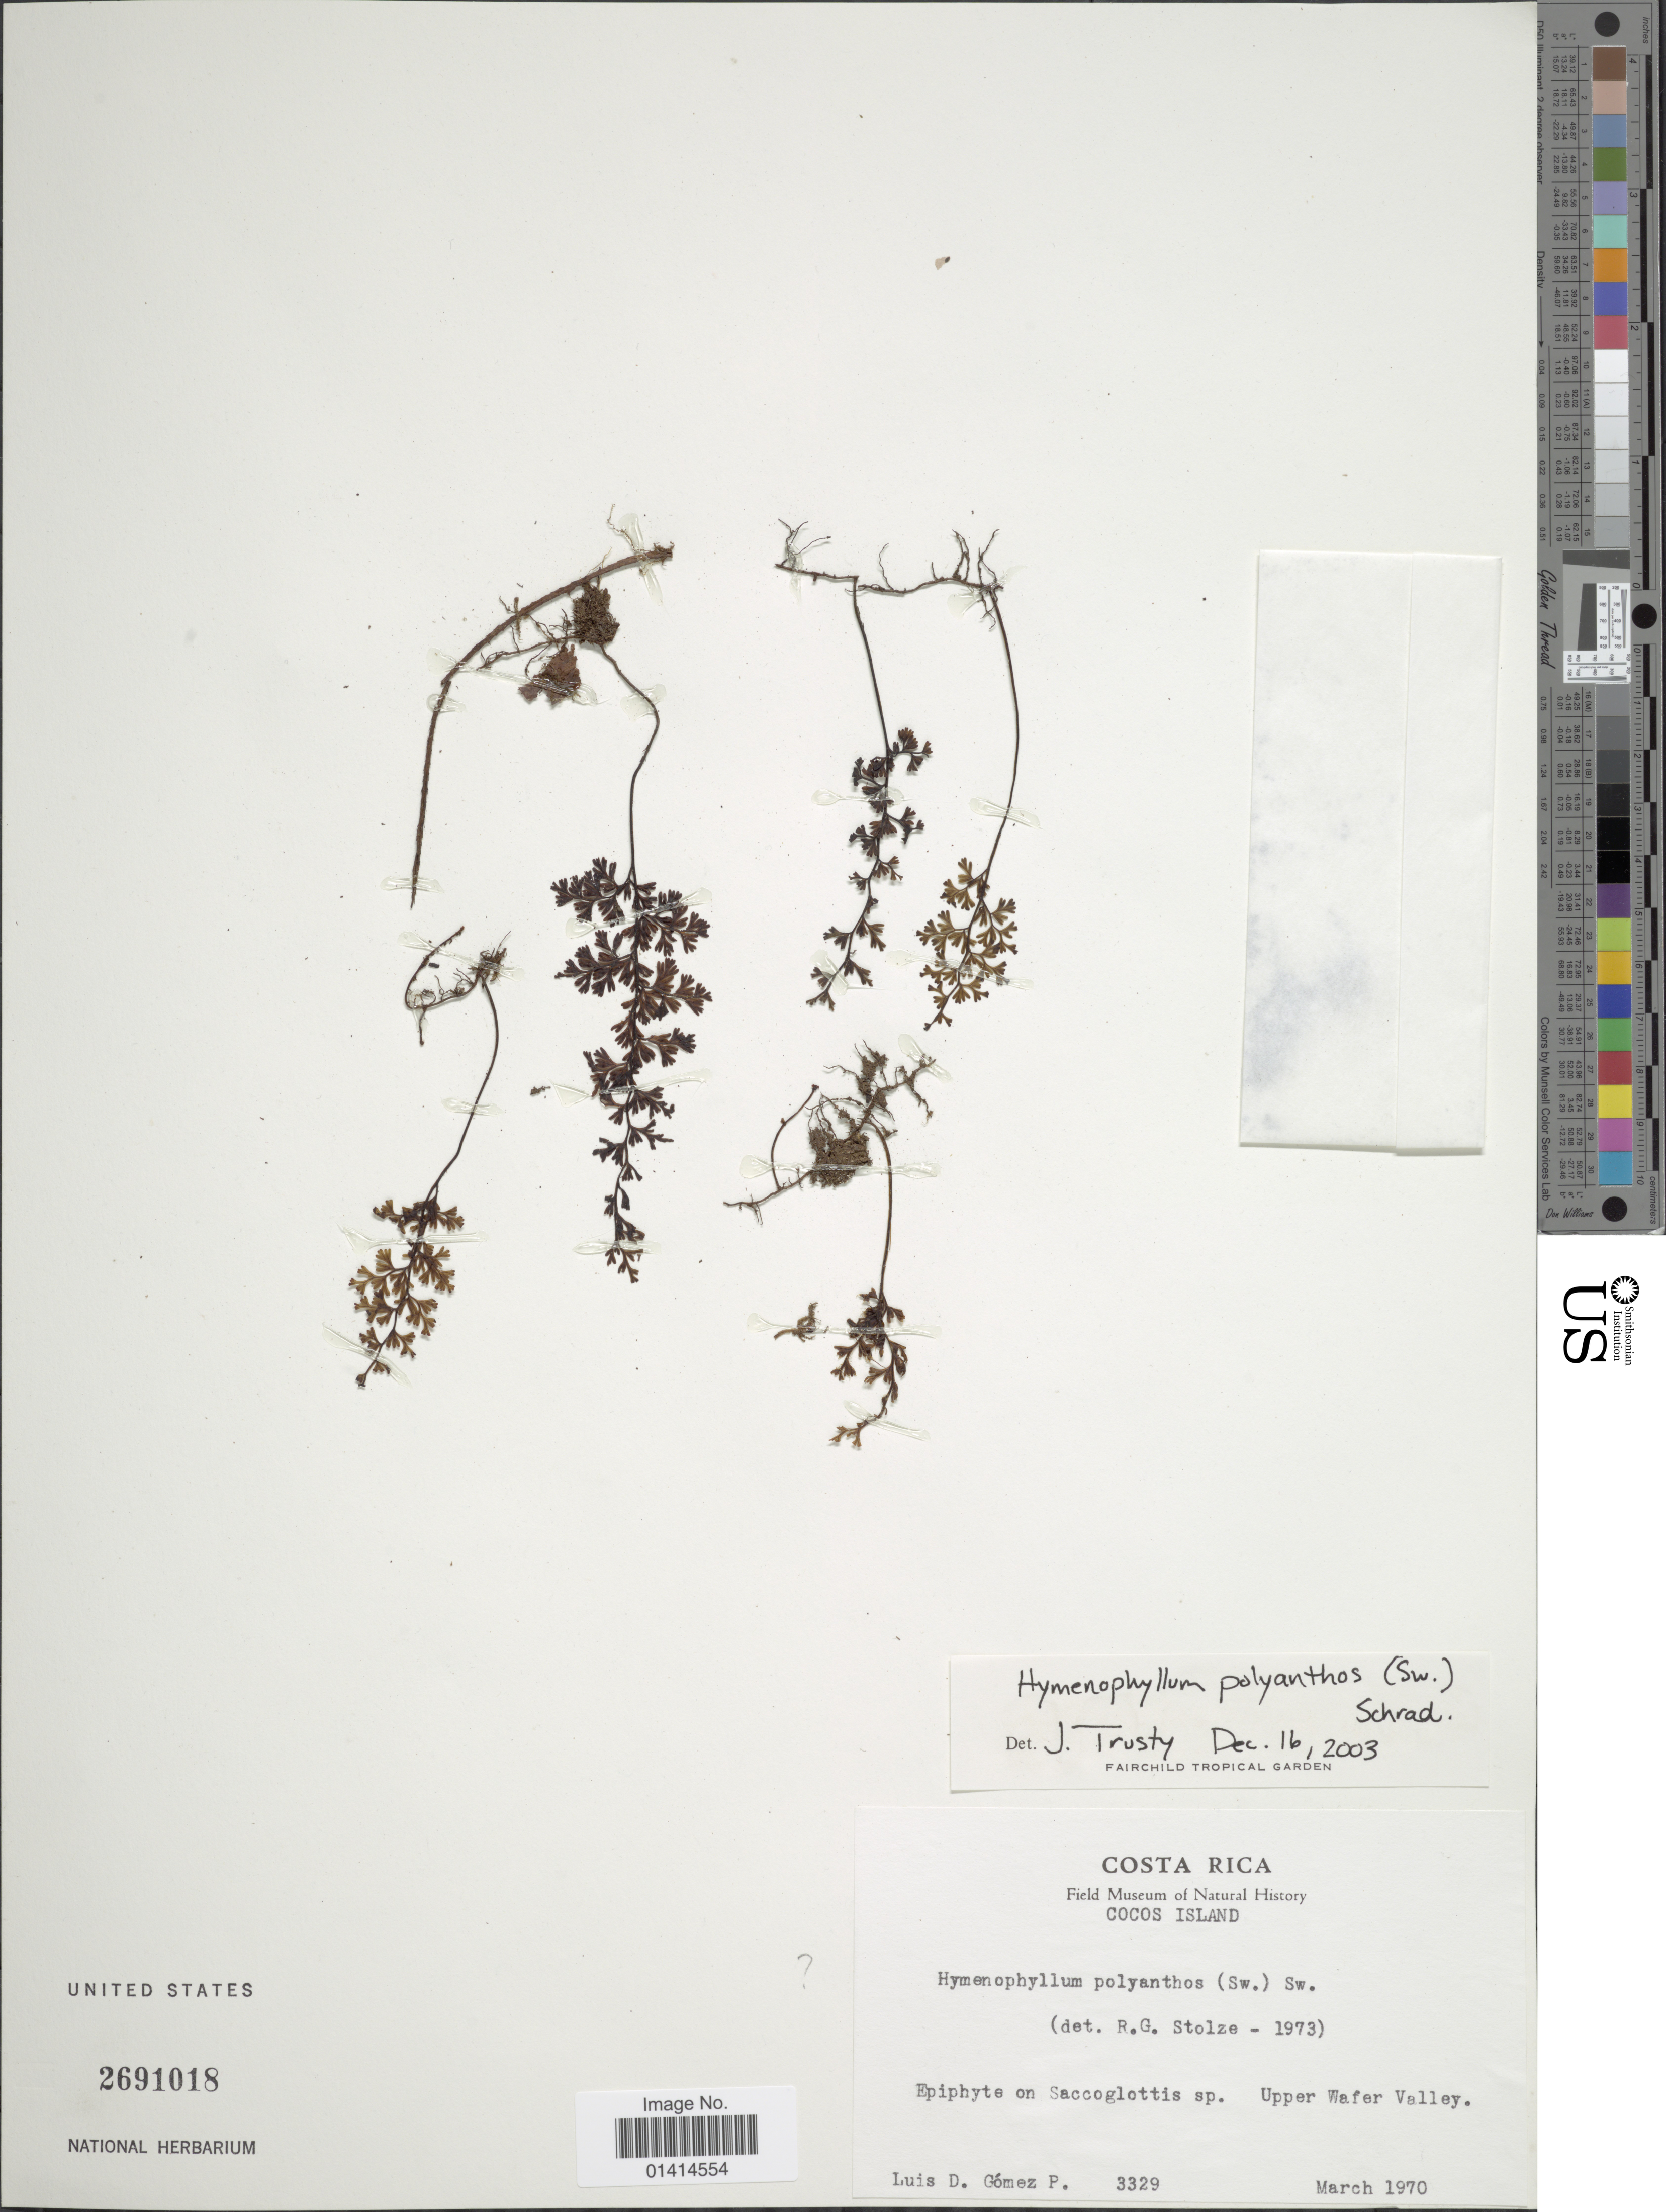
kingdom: Plantae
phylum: Tracheophyta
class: Polypodiopsida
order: Hymenophyllales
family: Hymenophyllaceae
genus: Hymenophyllum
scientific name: Hymenophyllum polyanthos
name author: (Sw.) Sw.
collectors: L. D. Gómez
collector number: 3329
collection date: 1970-03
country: Costa Rica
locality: Cocos Island, Upper wWafer valley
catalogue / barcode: US 2691018